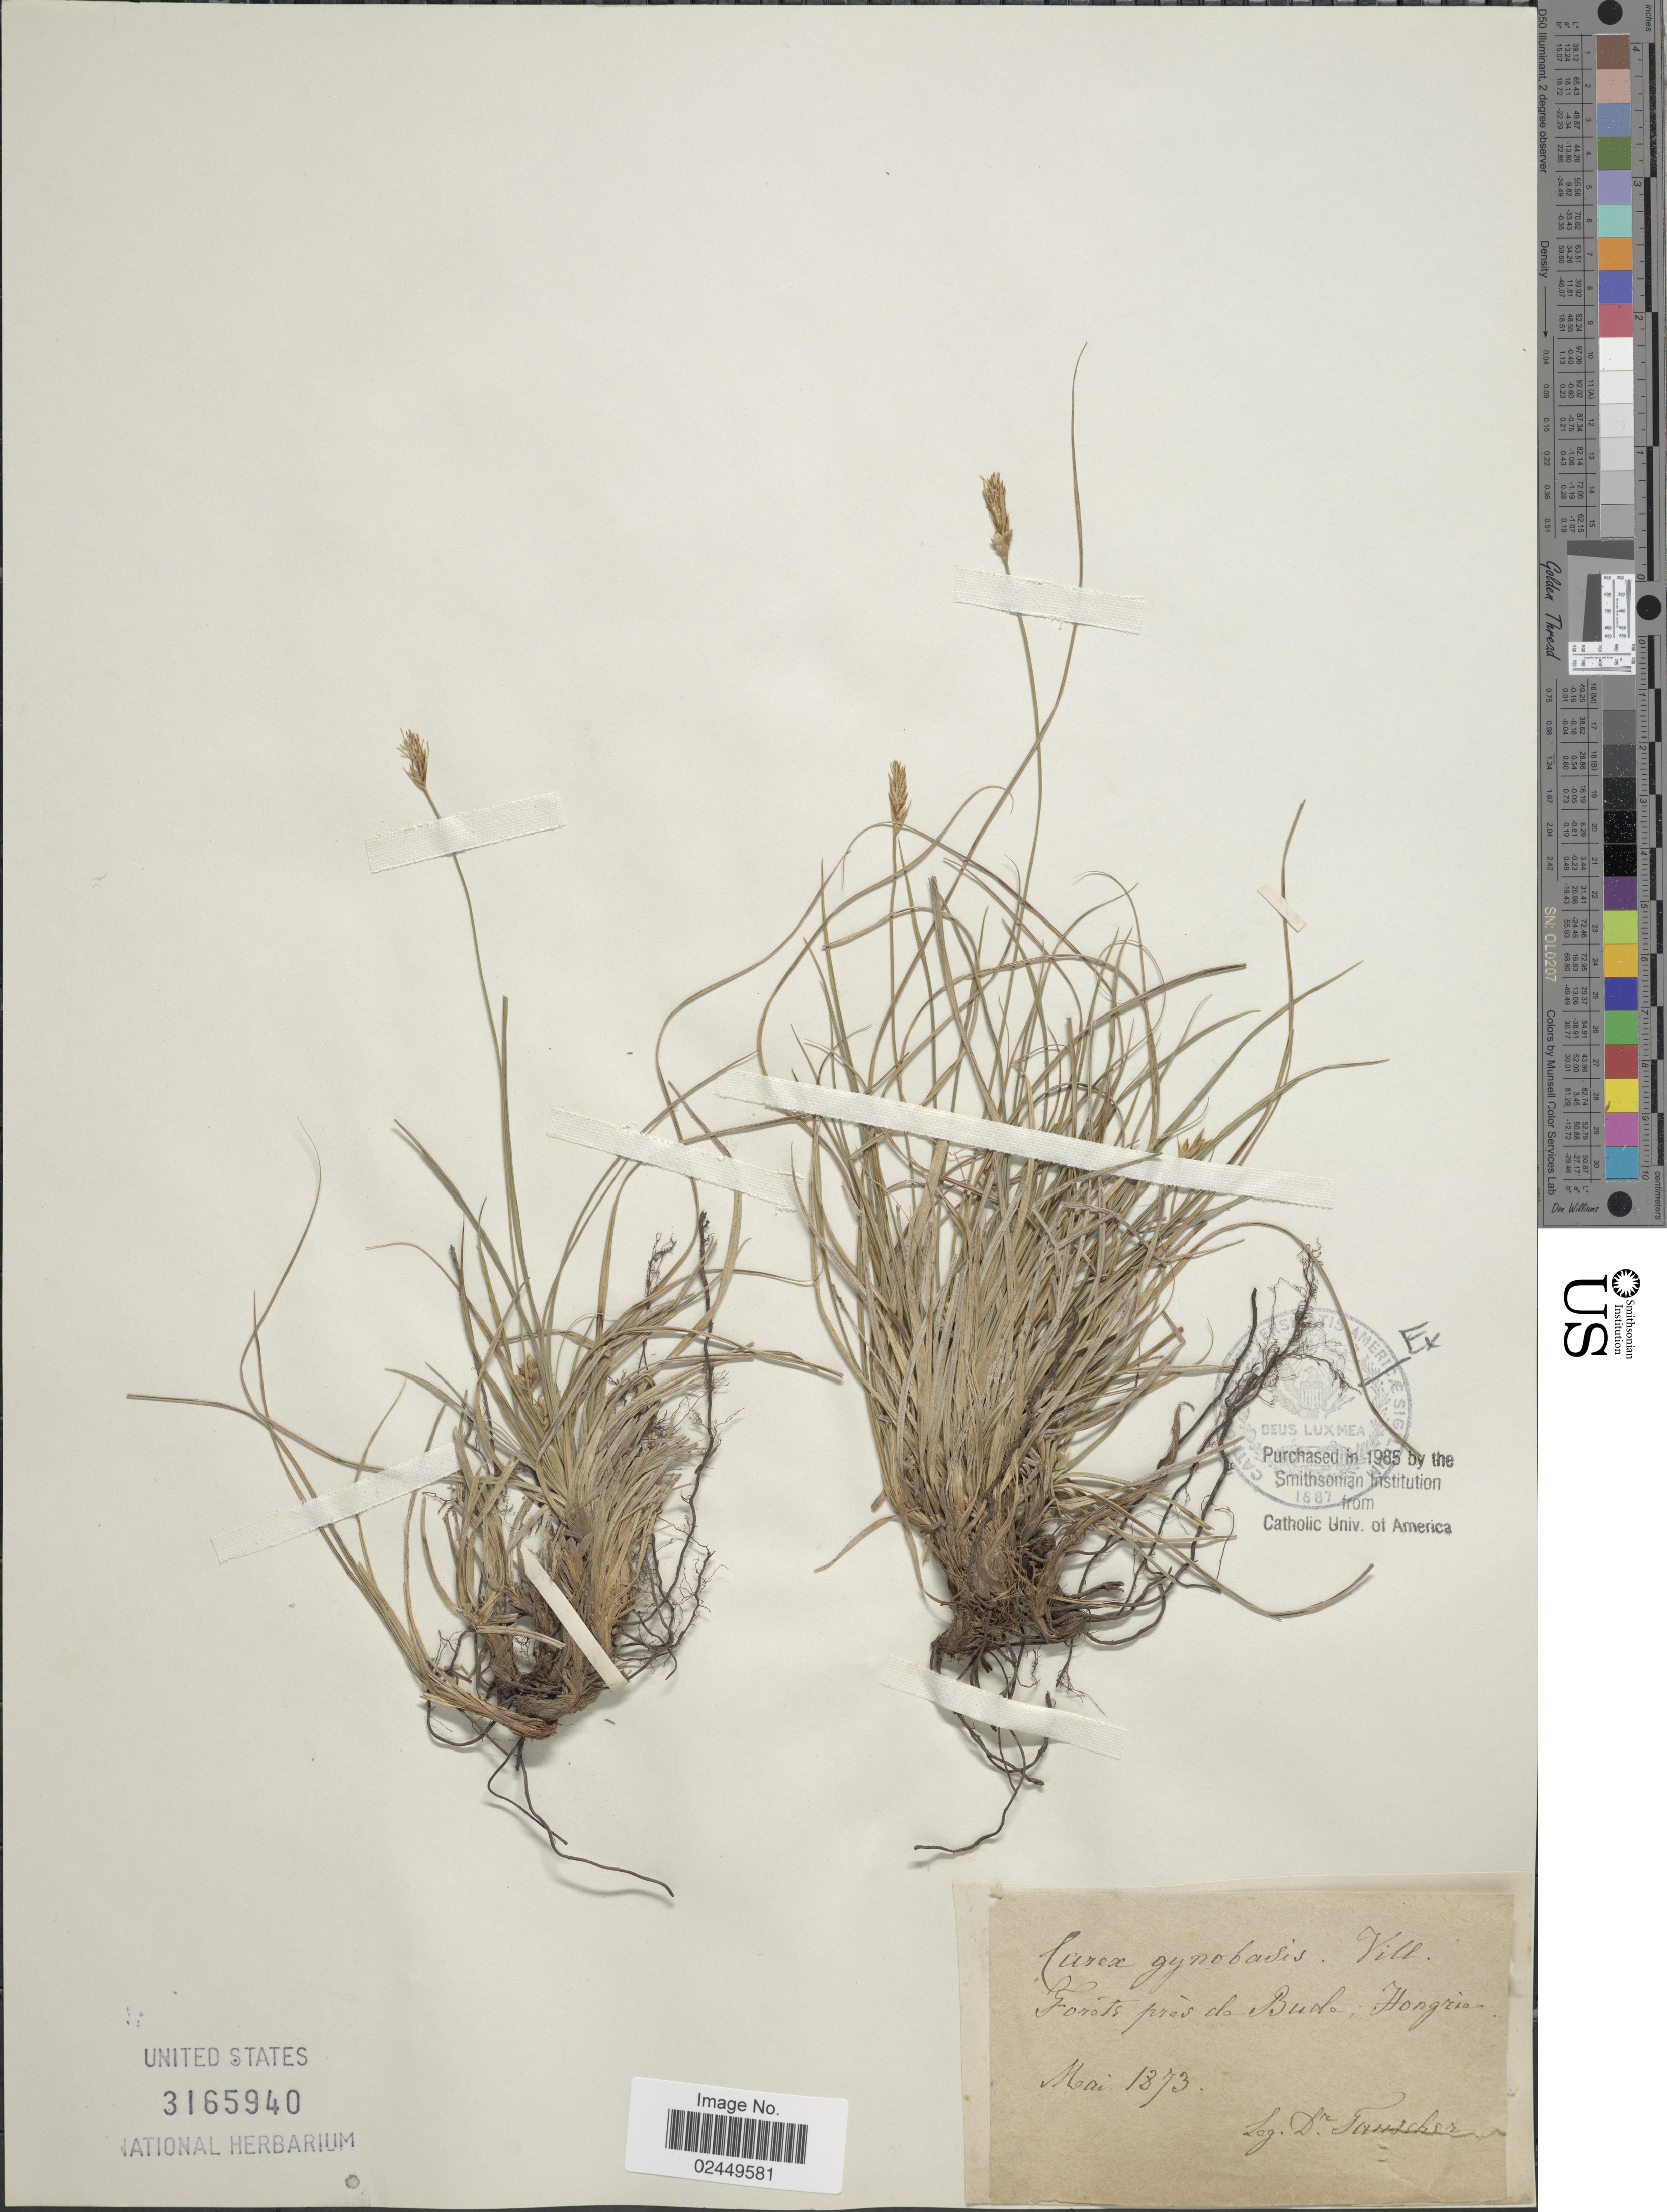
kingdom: Plantae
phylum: Tracheophyta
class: Liliopsida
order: Poales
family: Cyperaceae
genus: Carex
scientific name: Carex halleriana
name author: Asso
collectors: Tauscher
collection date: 1873-05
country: Hungary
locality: Forests pres de Burle, Hongries [interpreted]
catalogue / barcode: US 3165940